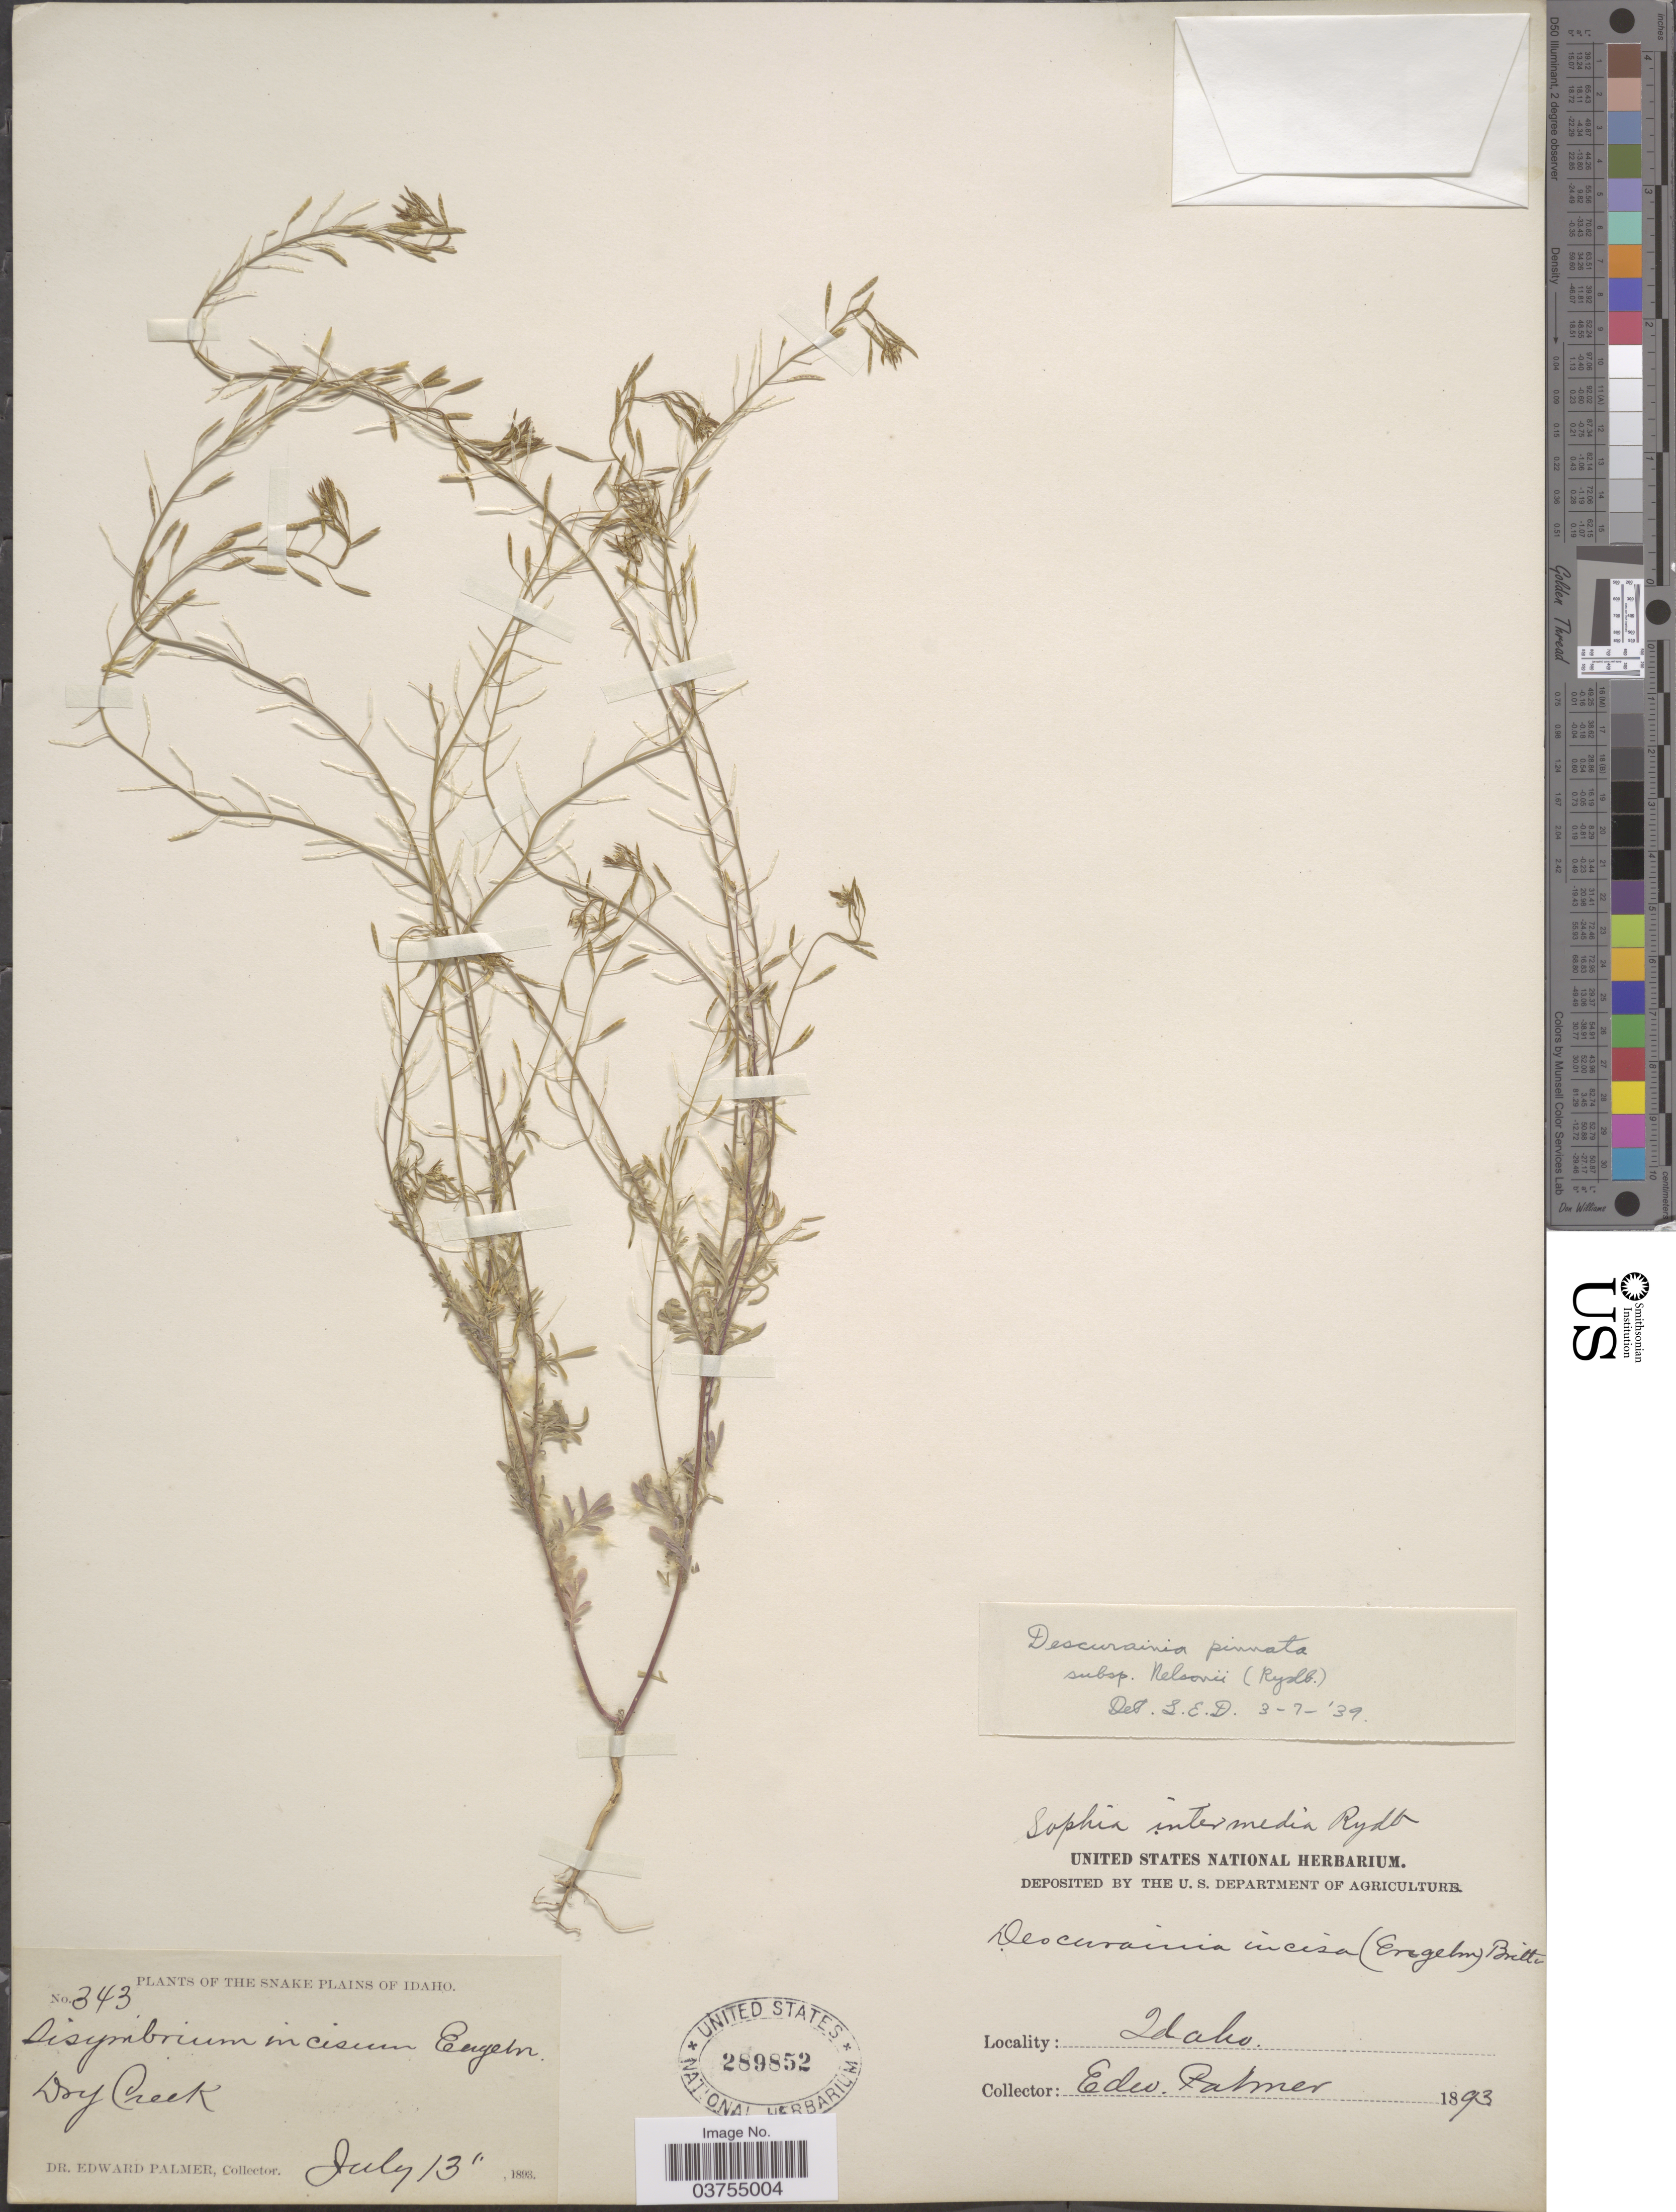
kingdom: Plantae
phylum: Tracheophyta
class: Magnoliopsida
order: Brassicales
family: Brassicaceae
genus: Descurainia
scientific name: Descurainia pinnata subsp. nelsonii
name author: (Rydb.) M. Peck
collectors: E. Palmer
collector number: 343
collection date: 1893-07-13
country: United States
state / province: Idaho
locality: The Snake Plains of Idaho. Dry Creek.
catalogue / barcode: US 289852